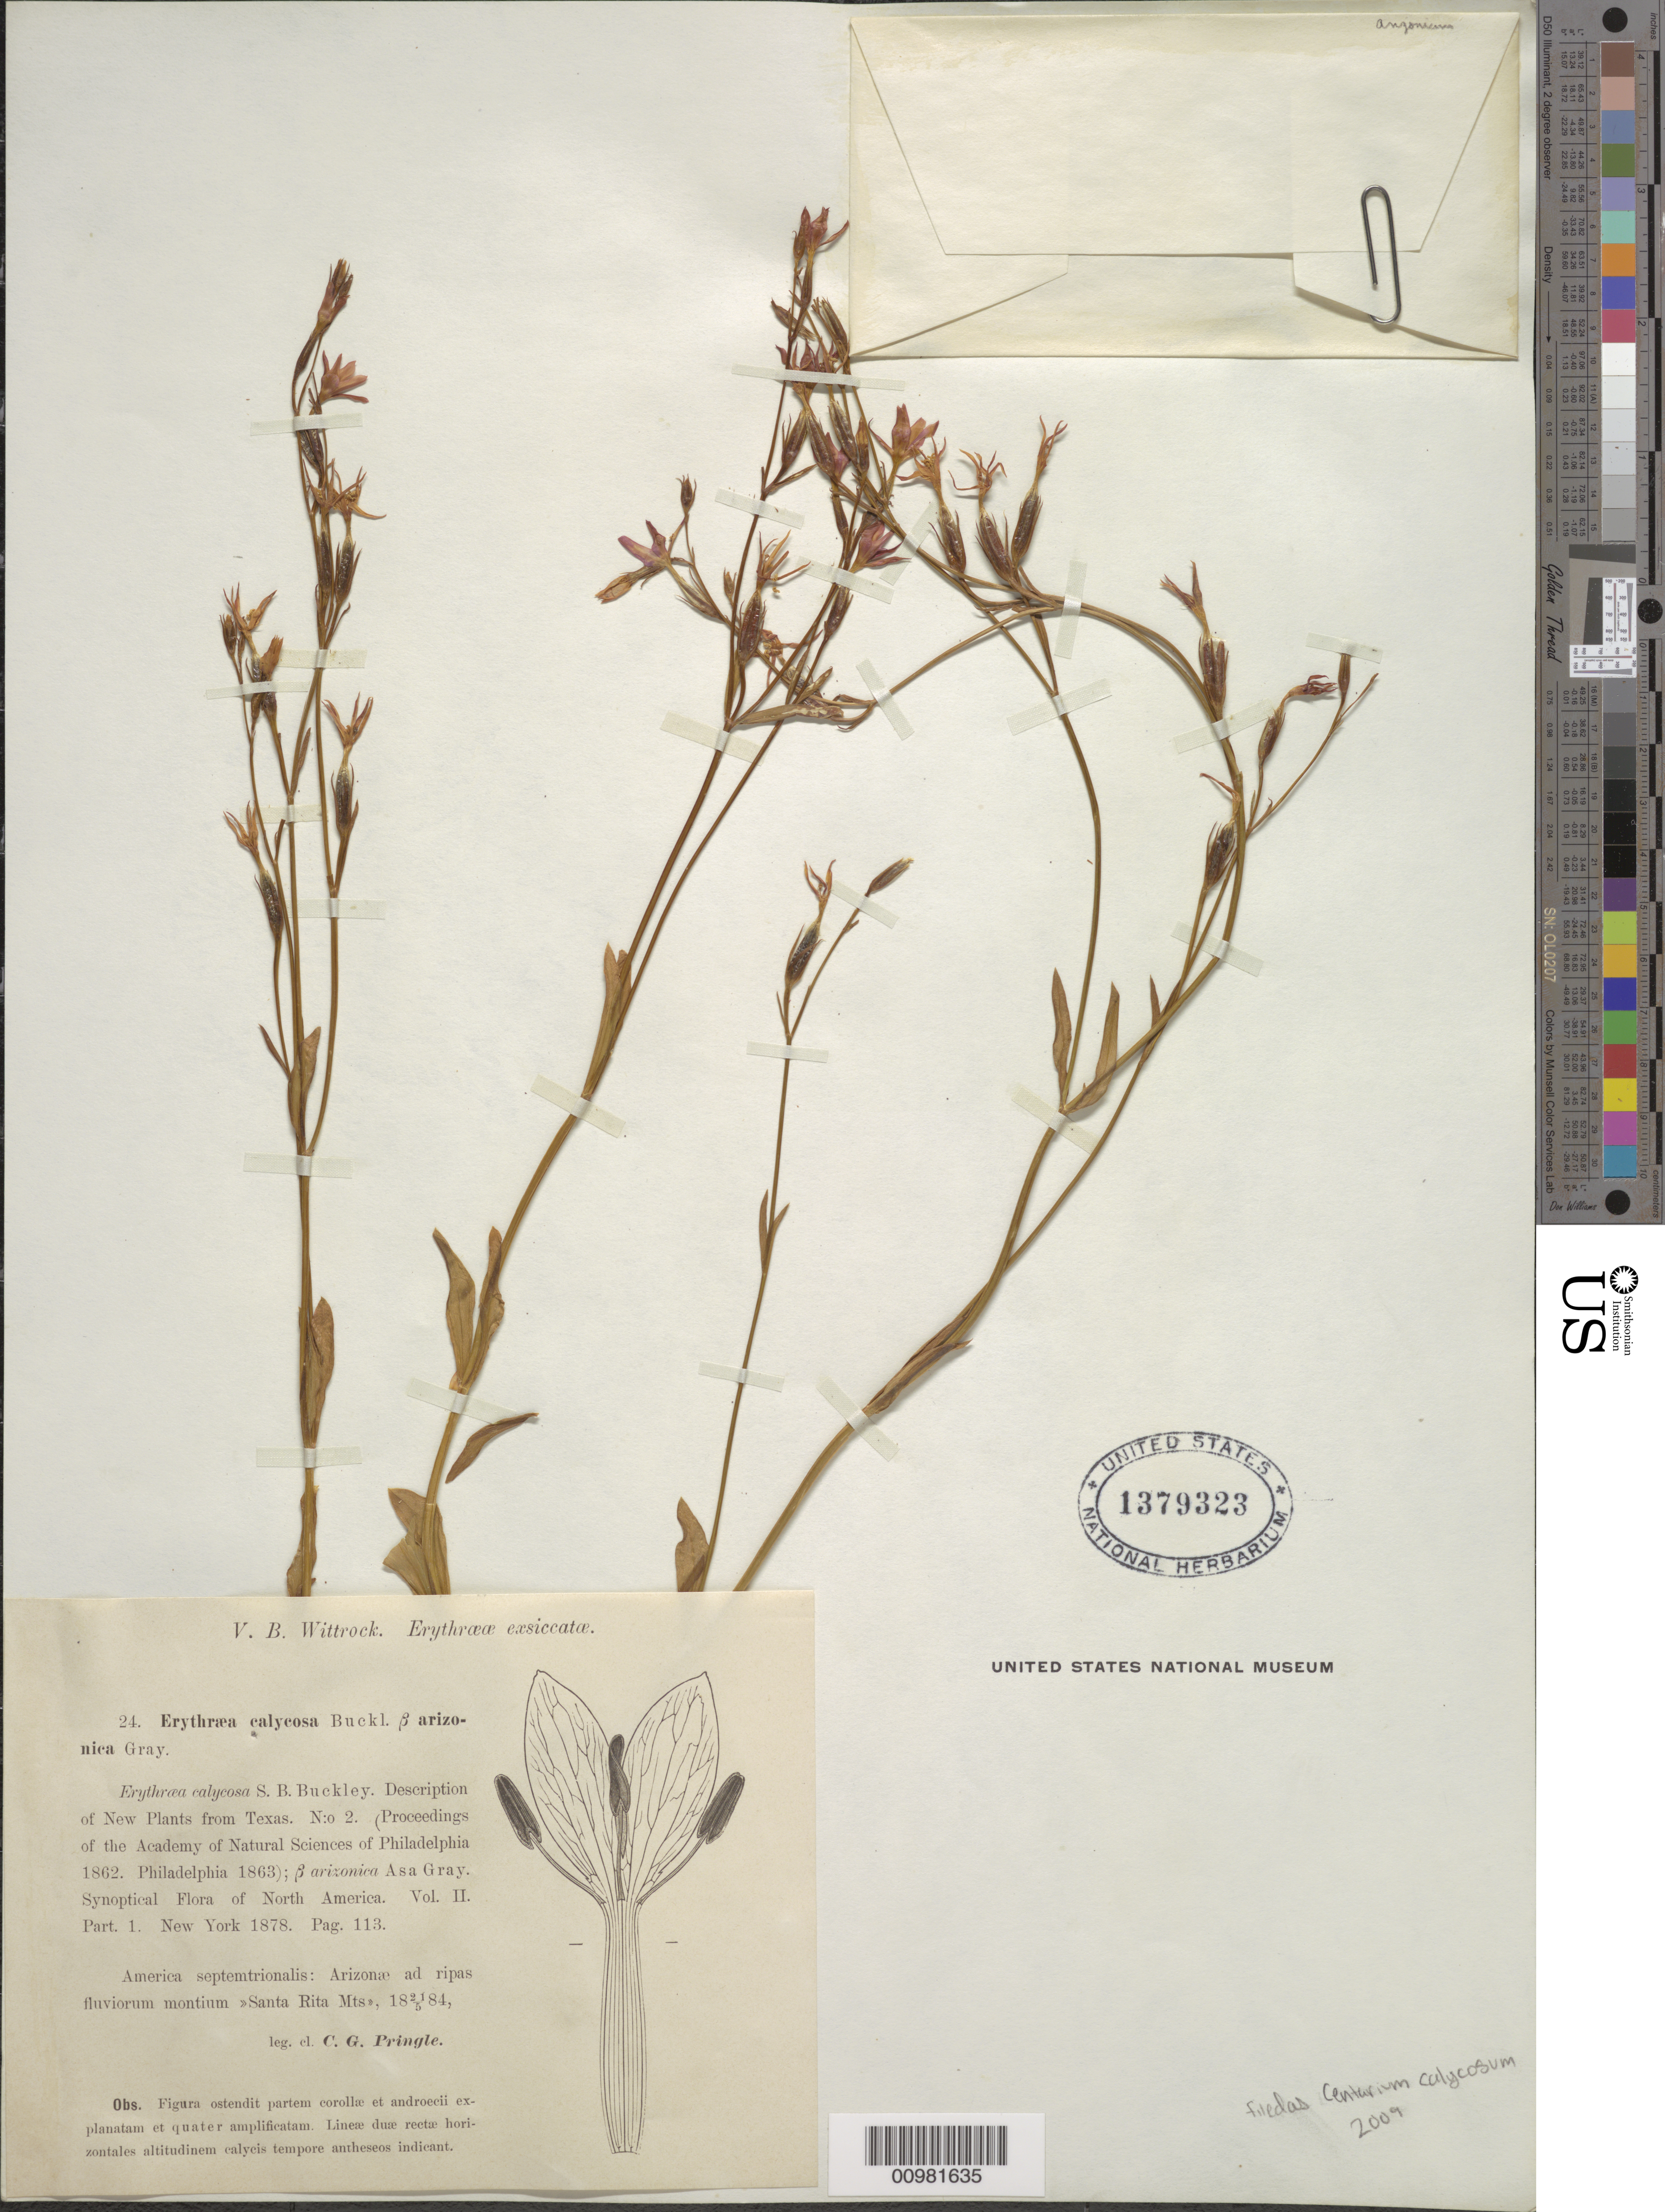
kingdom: Plantae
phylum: Tracheophyta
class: Magnoliopsida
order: Gentianales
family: Gentianaceae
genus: Centaurium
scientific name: Centaurium calycosum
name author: (Buckley) Buckley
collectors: C. G. Pringle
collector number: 24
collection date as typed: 21 May 1884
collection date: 1884-05-21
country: United States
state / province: Arizona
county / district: Santa Cruz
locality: Santa Rita Mts.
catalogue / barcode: US 1379323